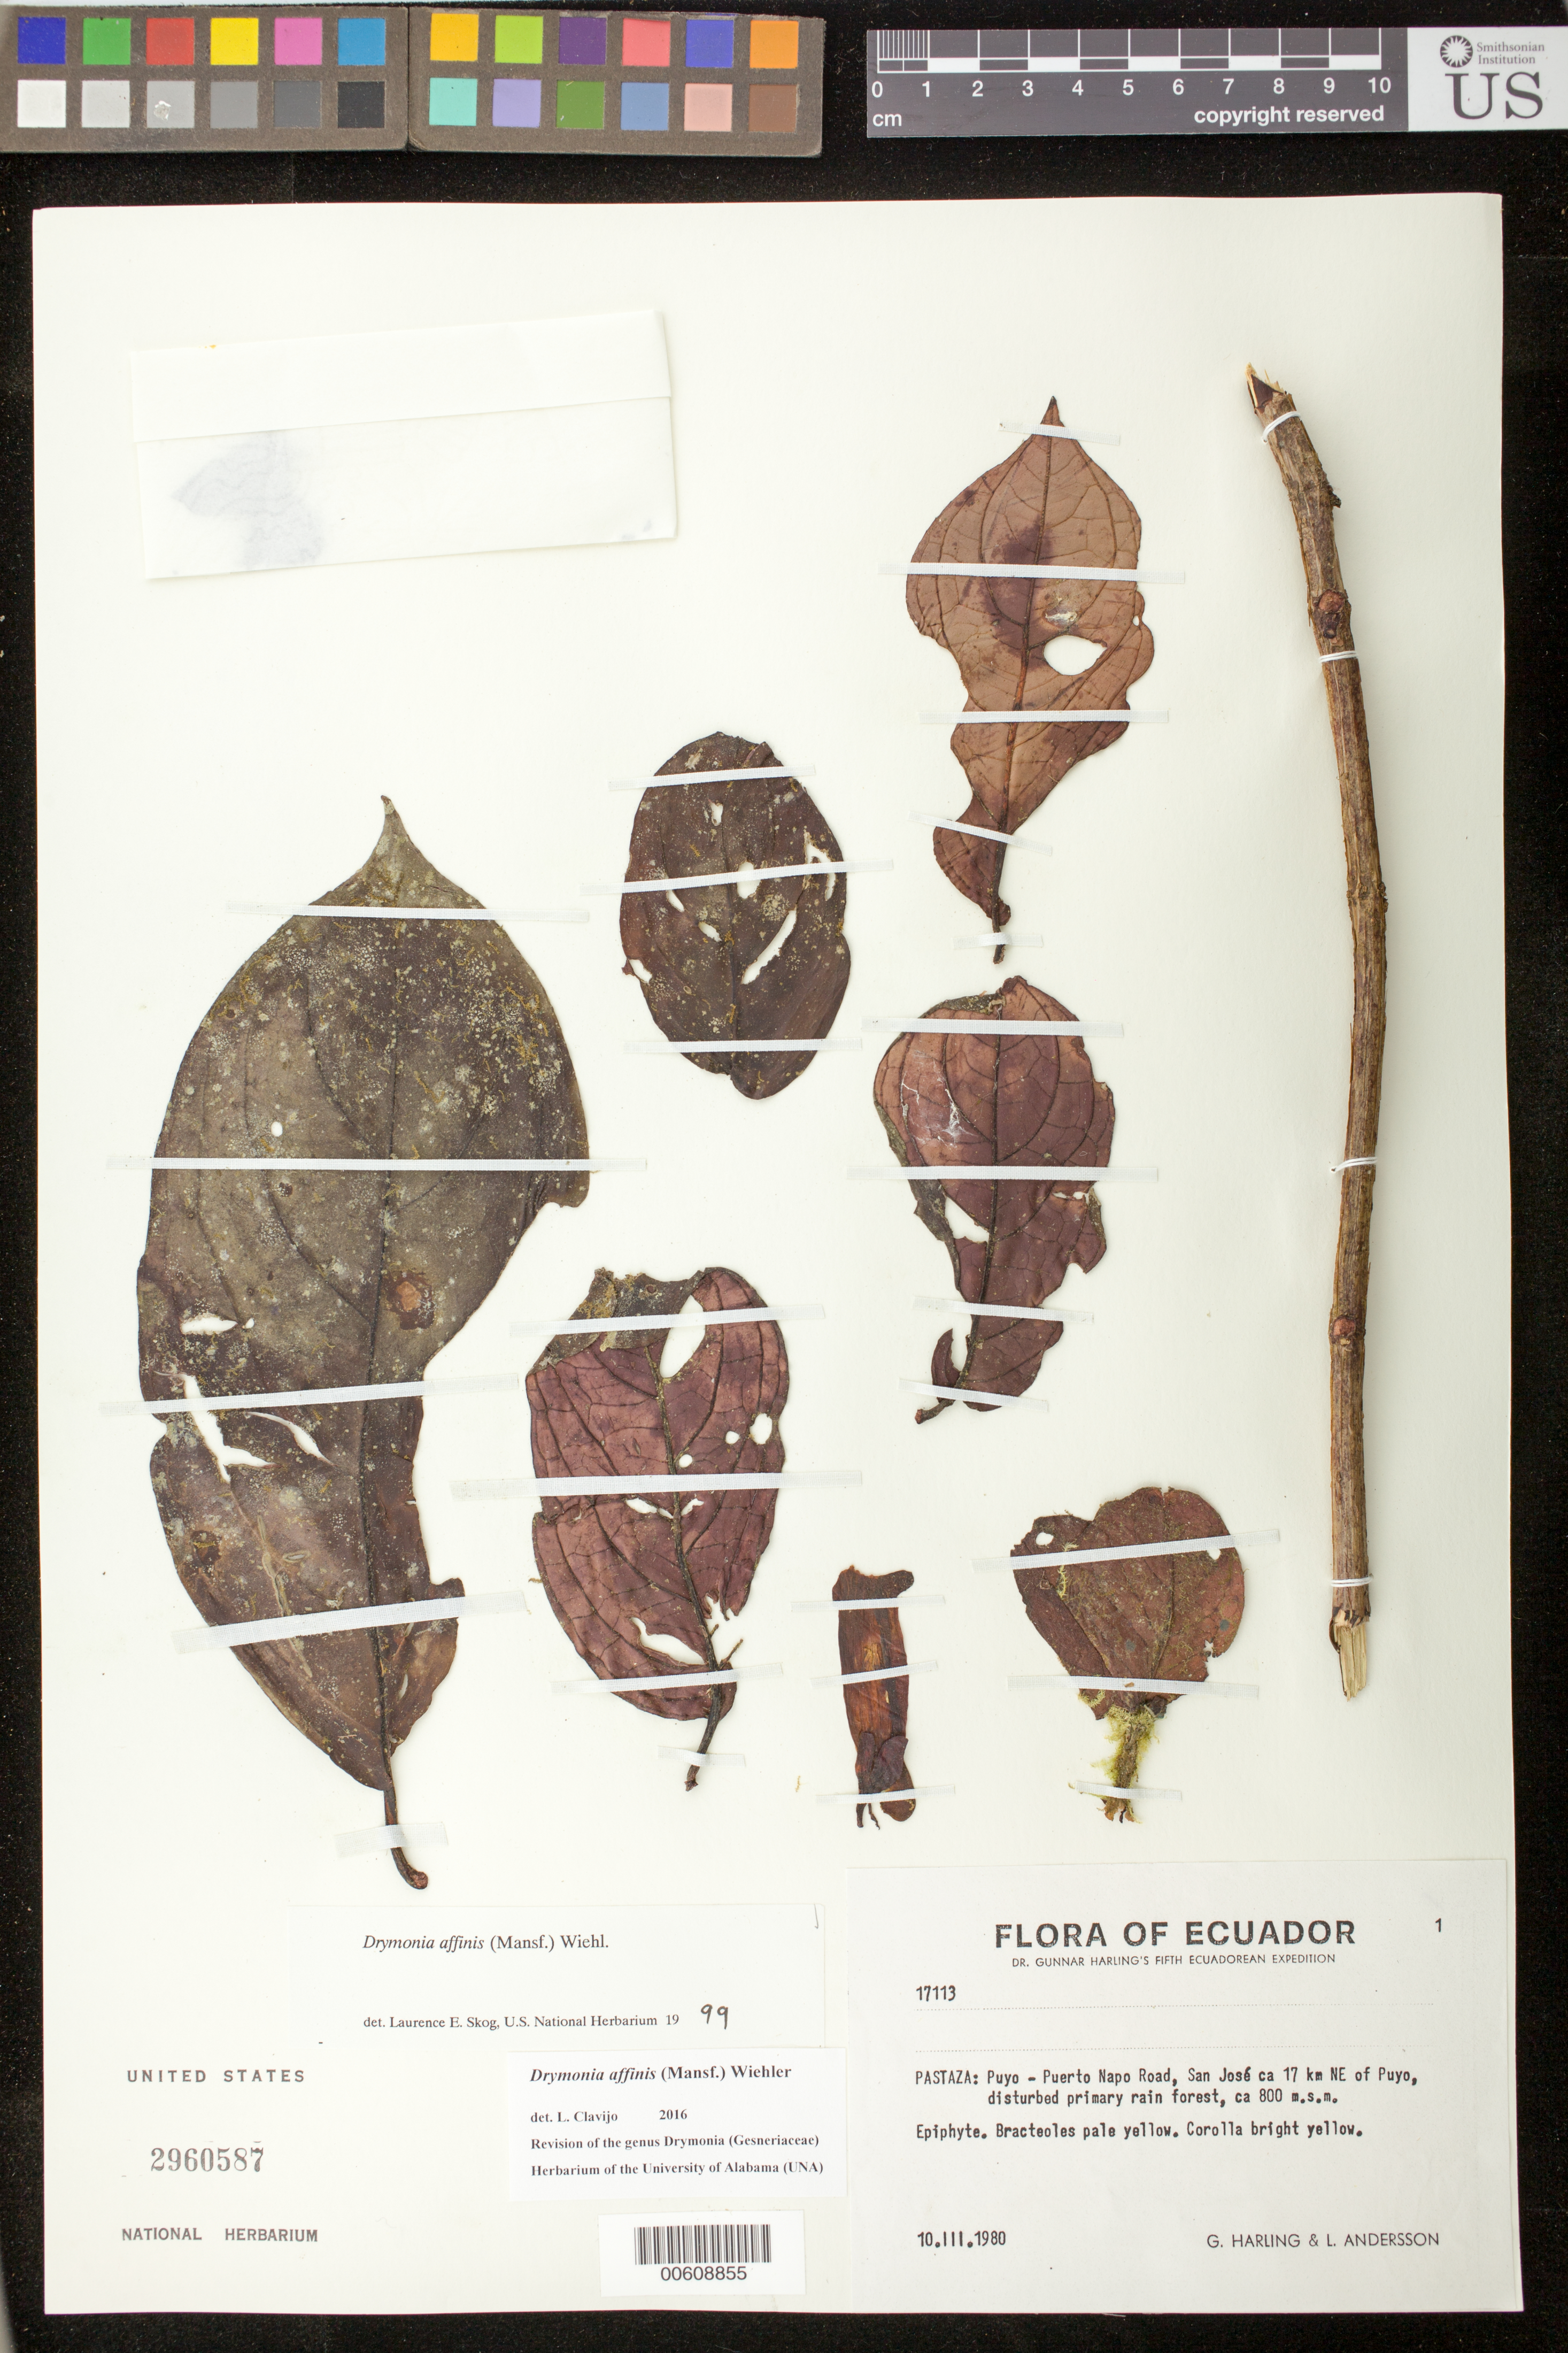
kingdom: Plantae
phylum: Tracheophyta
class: Magnoliopsida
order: Lamiales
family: Gesneriaceae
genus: Drymonia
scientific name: Drymonia affinis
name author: (Mansf.) Wiehler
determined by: Skog, Laurence E.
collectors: G. Harling & L. Andersson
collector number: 17113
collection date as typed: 10 Mar 1980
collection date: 1980-03-10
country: Ecuador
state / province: Pastaza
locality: Puyo - Puerto Napo road, San José ca. 17 km NE of Puyo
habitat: Disturbed primary rain forest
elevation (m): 800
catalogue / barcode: US 2960587